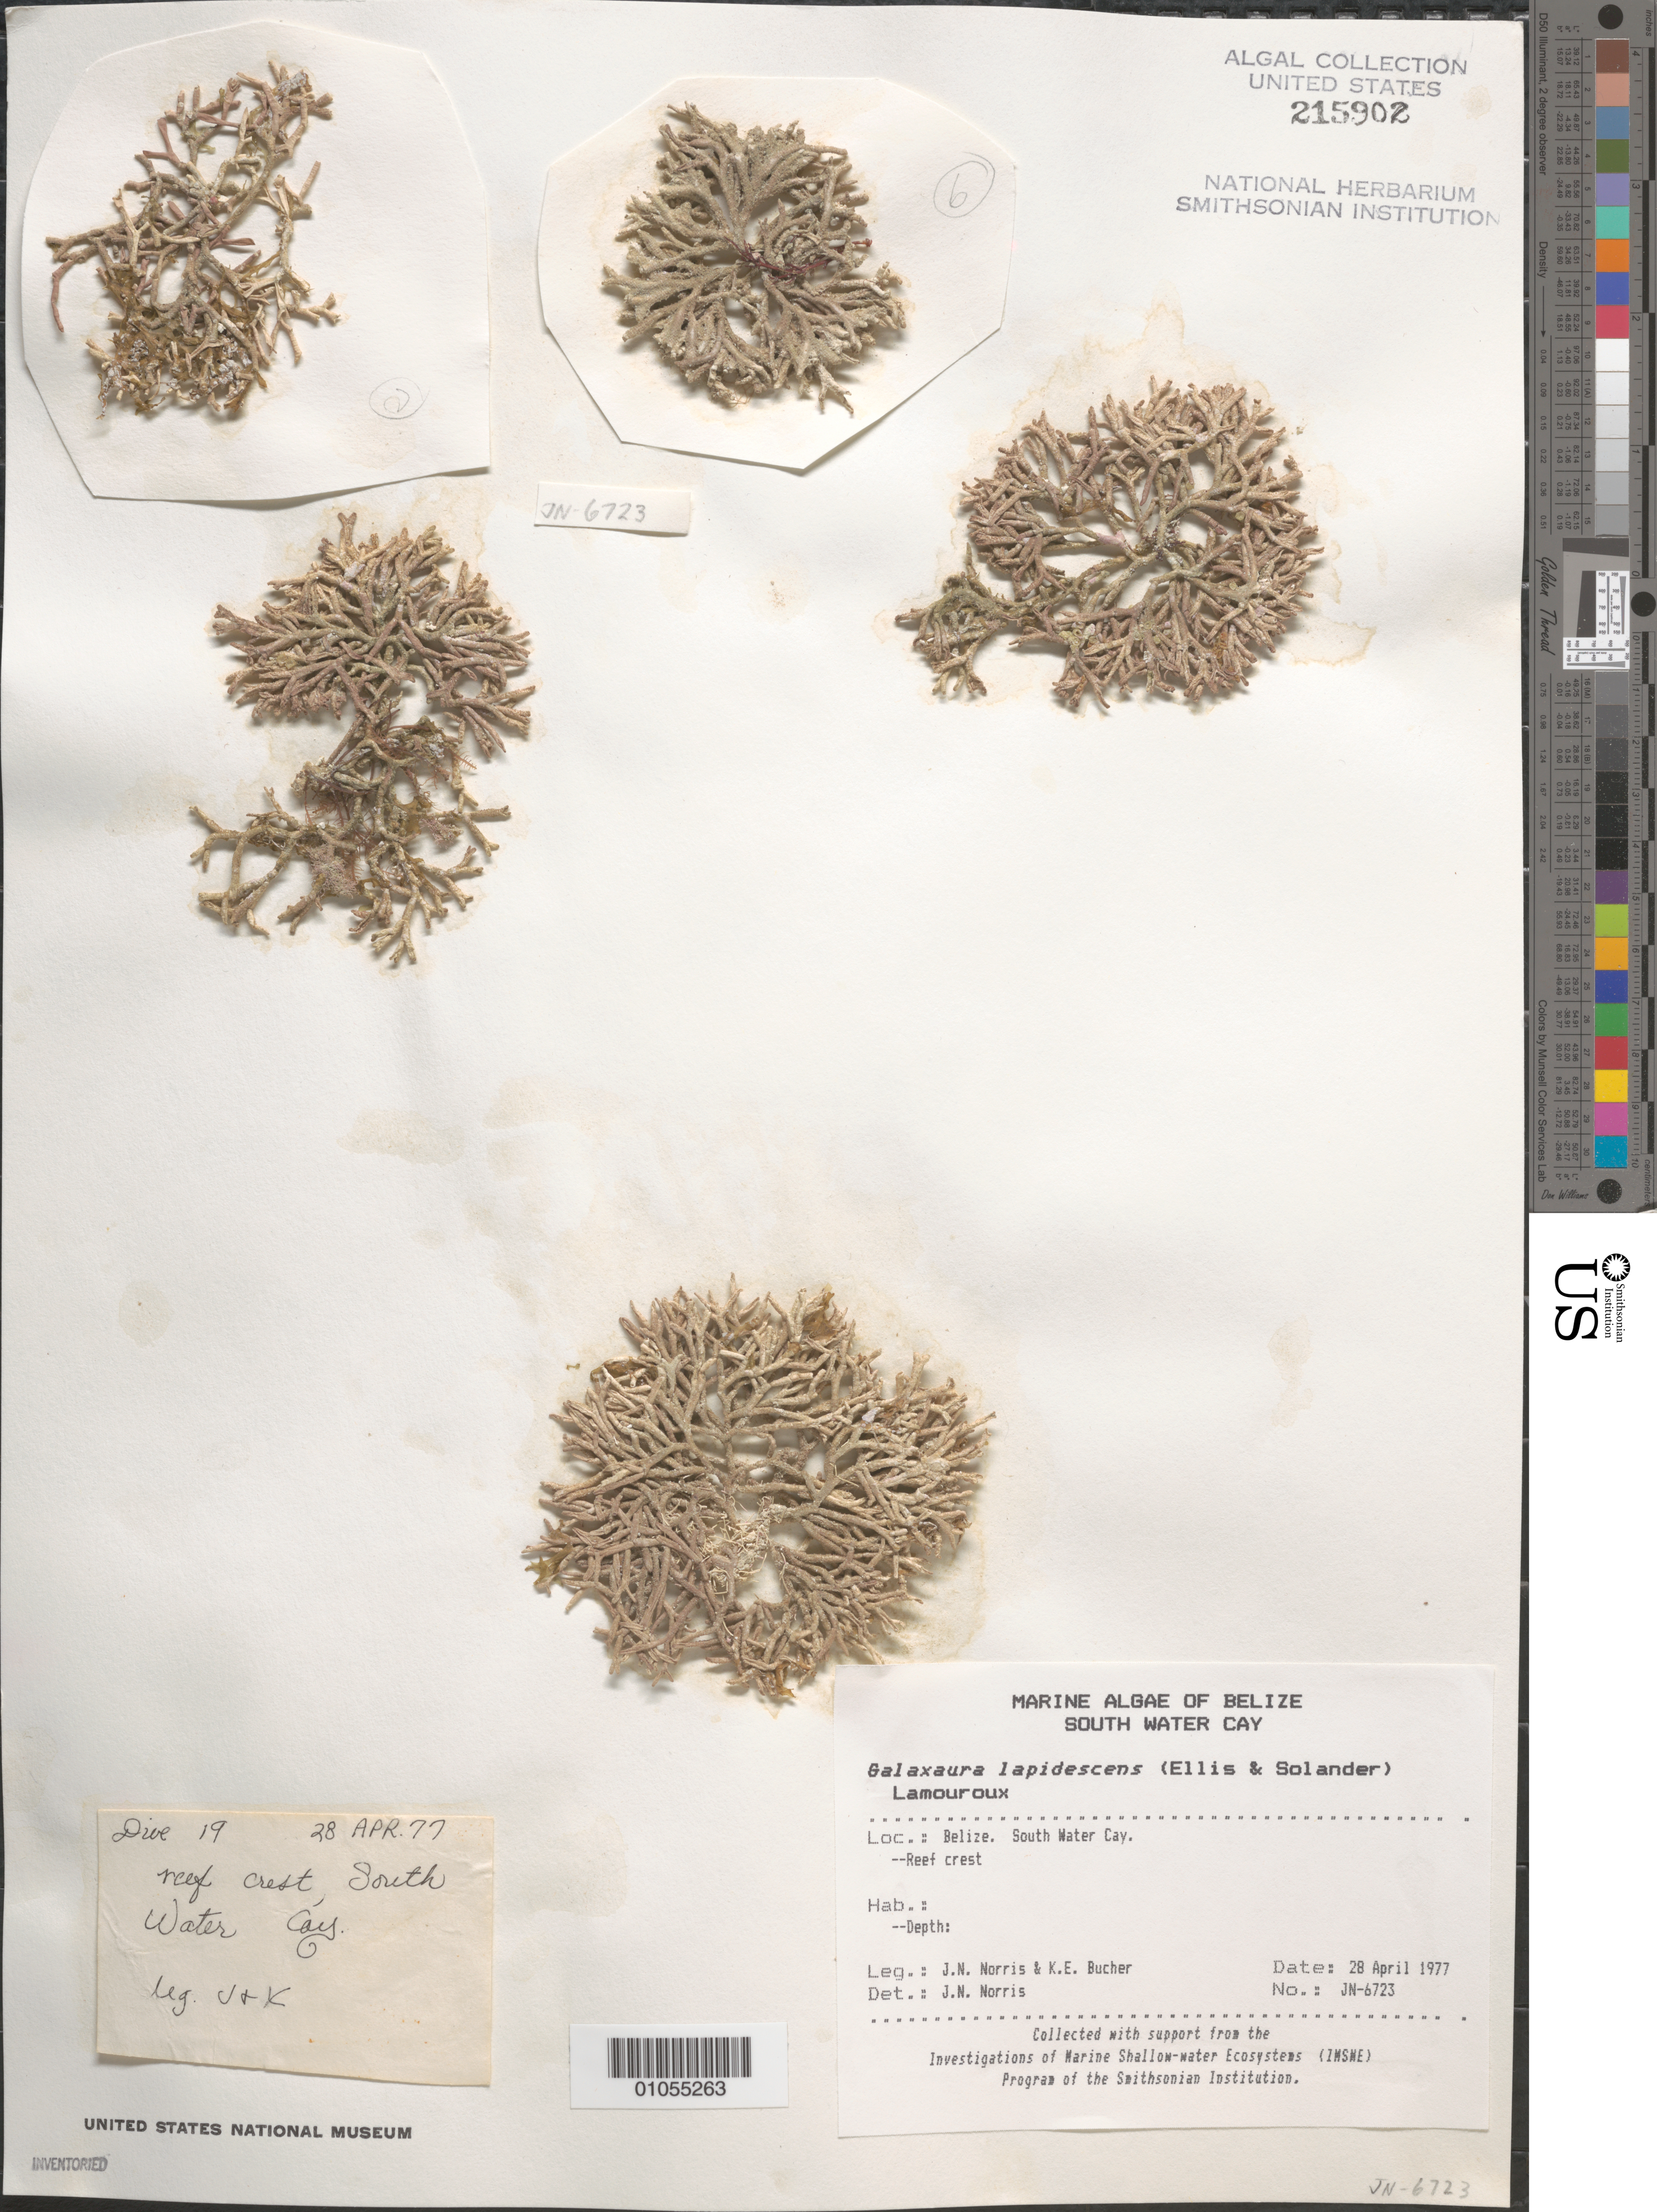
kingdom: Plantae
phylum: Rhodophyta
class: Florideophyceae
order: Nemaliales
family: Galaxauraceae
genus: Galaxaura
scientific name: Galaxaura rugosa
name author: (Ellis & Sol.) J.V.Lamouroux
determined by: Algae name updating Project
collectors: J. N. Norris & K. E. Bucher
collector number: JN-6723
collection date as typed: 28 Apr 1977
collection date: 1977-04-28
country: Belize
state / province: Stann Creek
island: South Water Cay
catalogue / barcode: US 215902